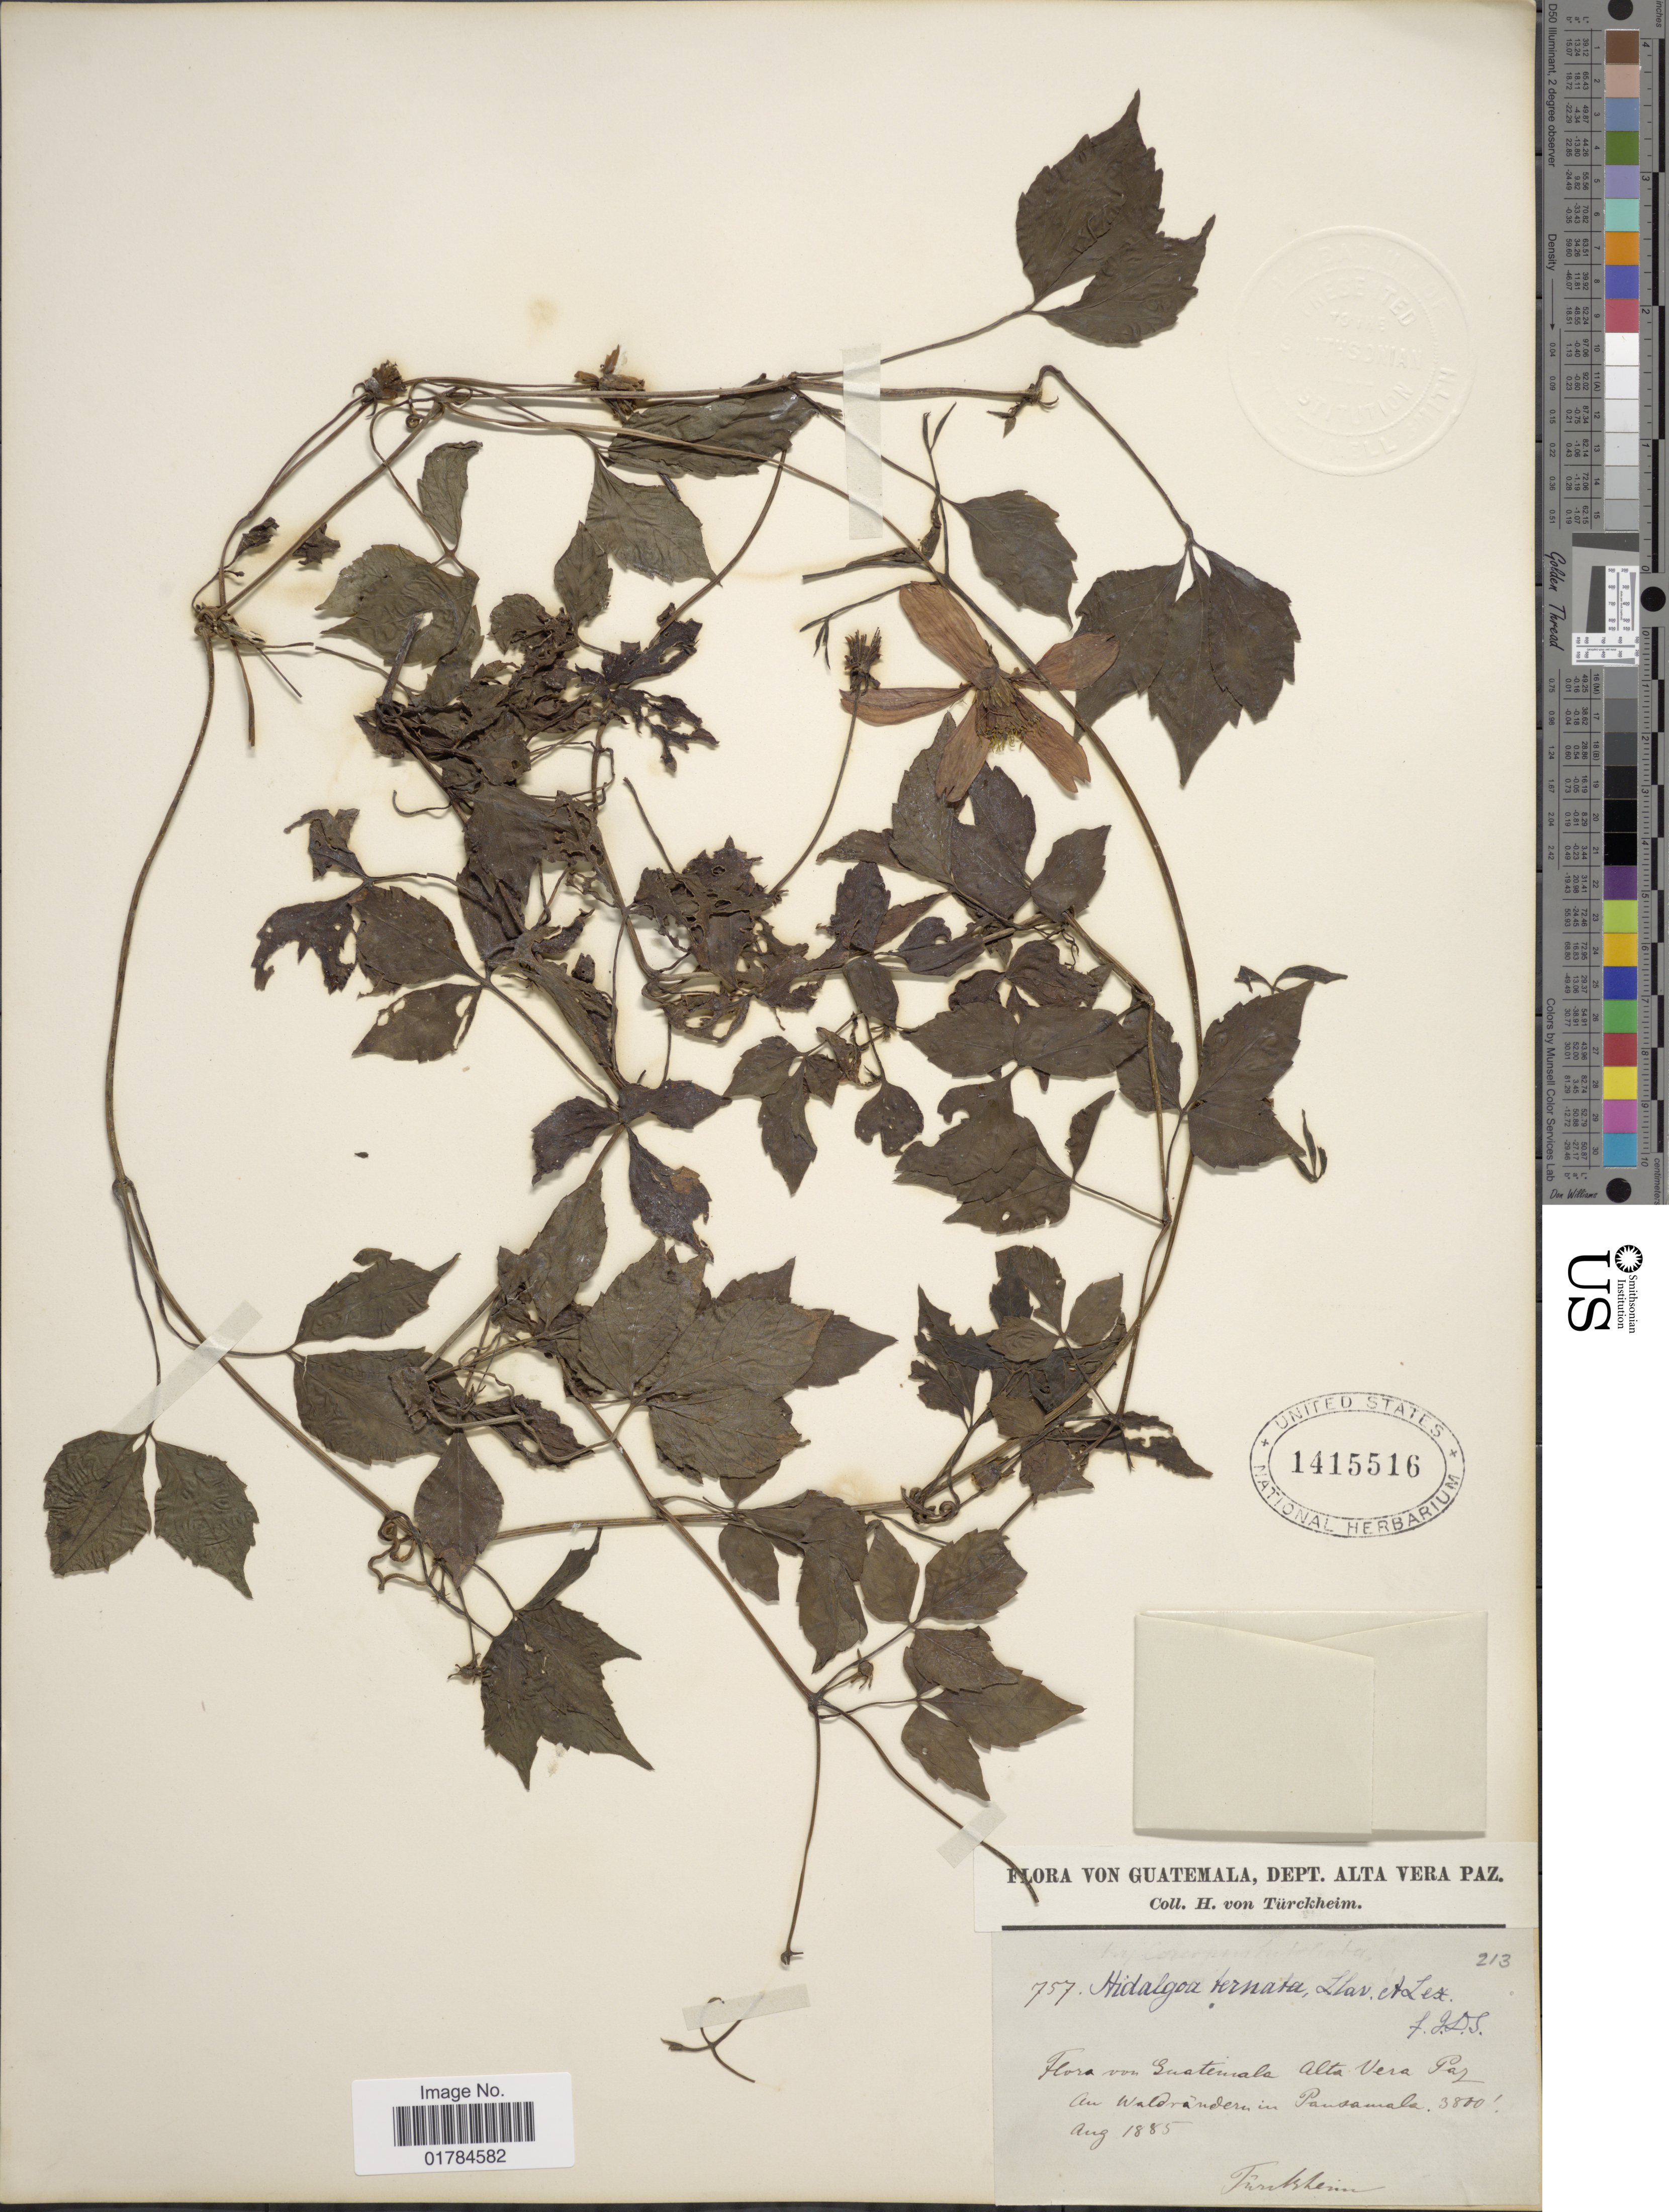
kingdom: Plantae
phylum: Tracheophyta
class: Magnoliopsida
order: Asterales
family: Asteraceae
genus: Hidalgoa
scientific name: Hidalgoa ternata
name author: La Llave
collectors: H. von Türckheim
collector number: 757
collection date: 1885-08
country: Guatemala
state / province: Alta Verapaz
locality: An waldrändern in Pansamala [on forest edges in Pansamala]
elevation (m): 1158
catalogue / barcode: US 1415516